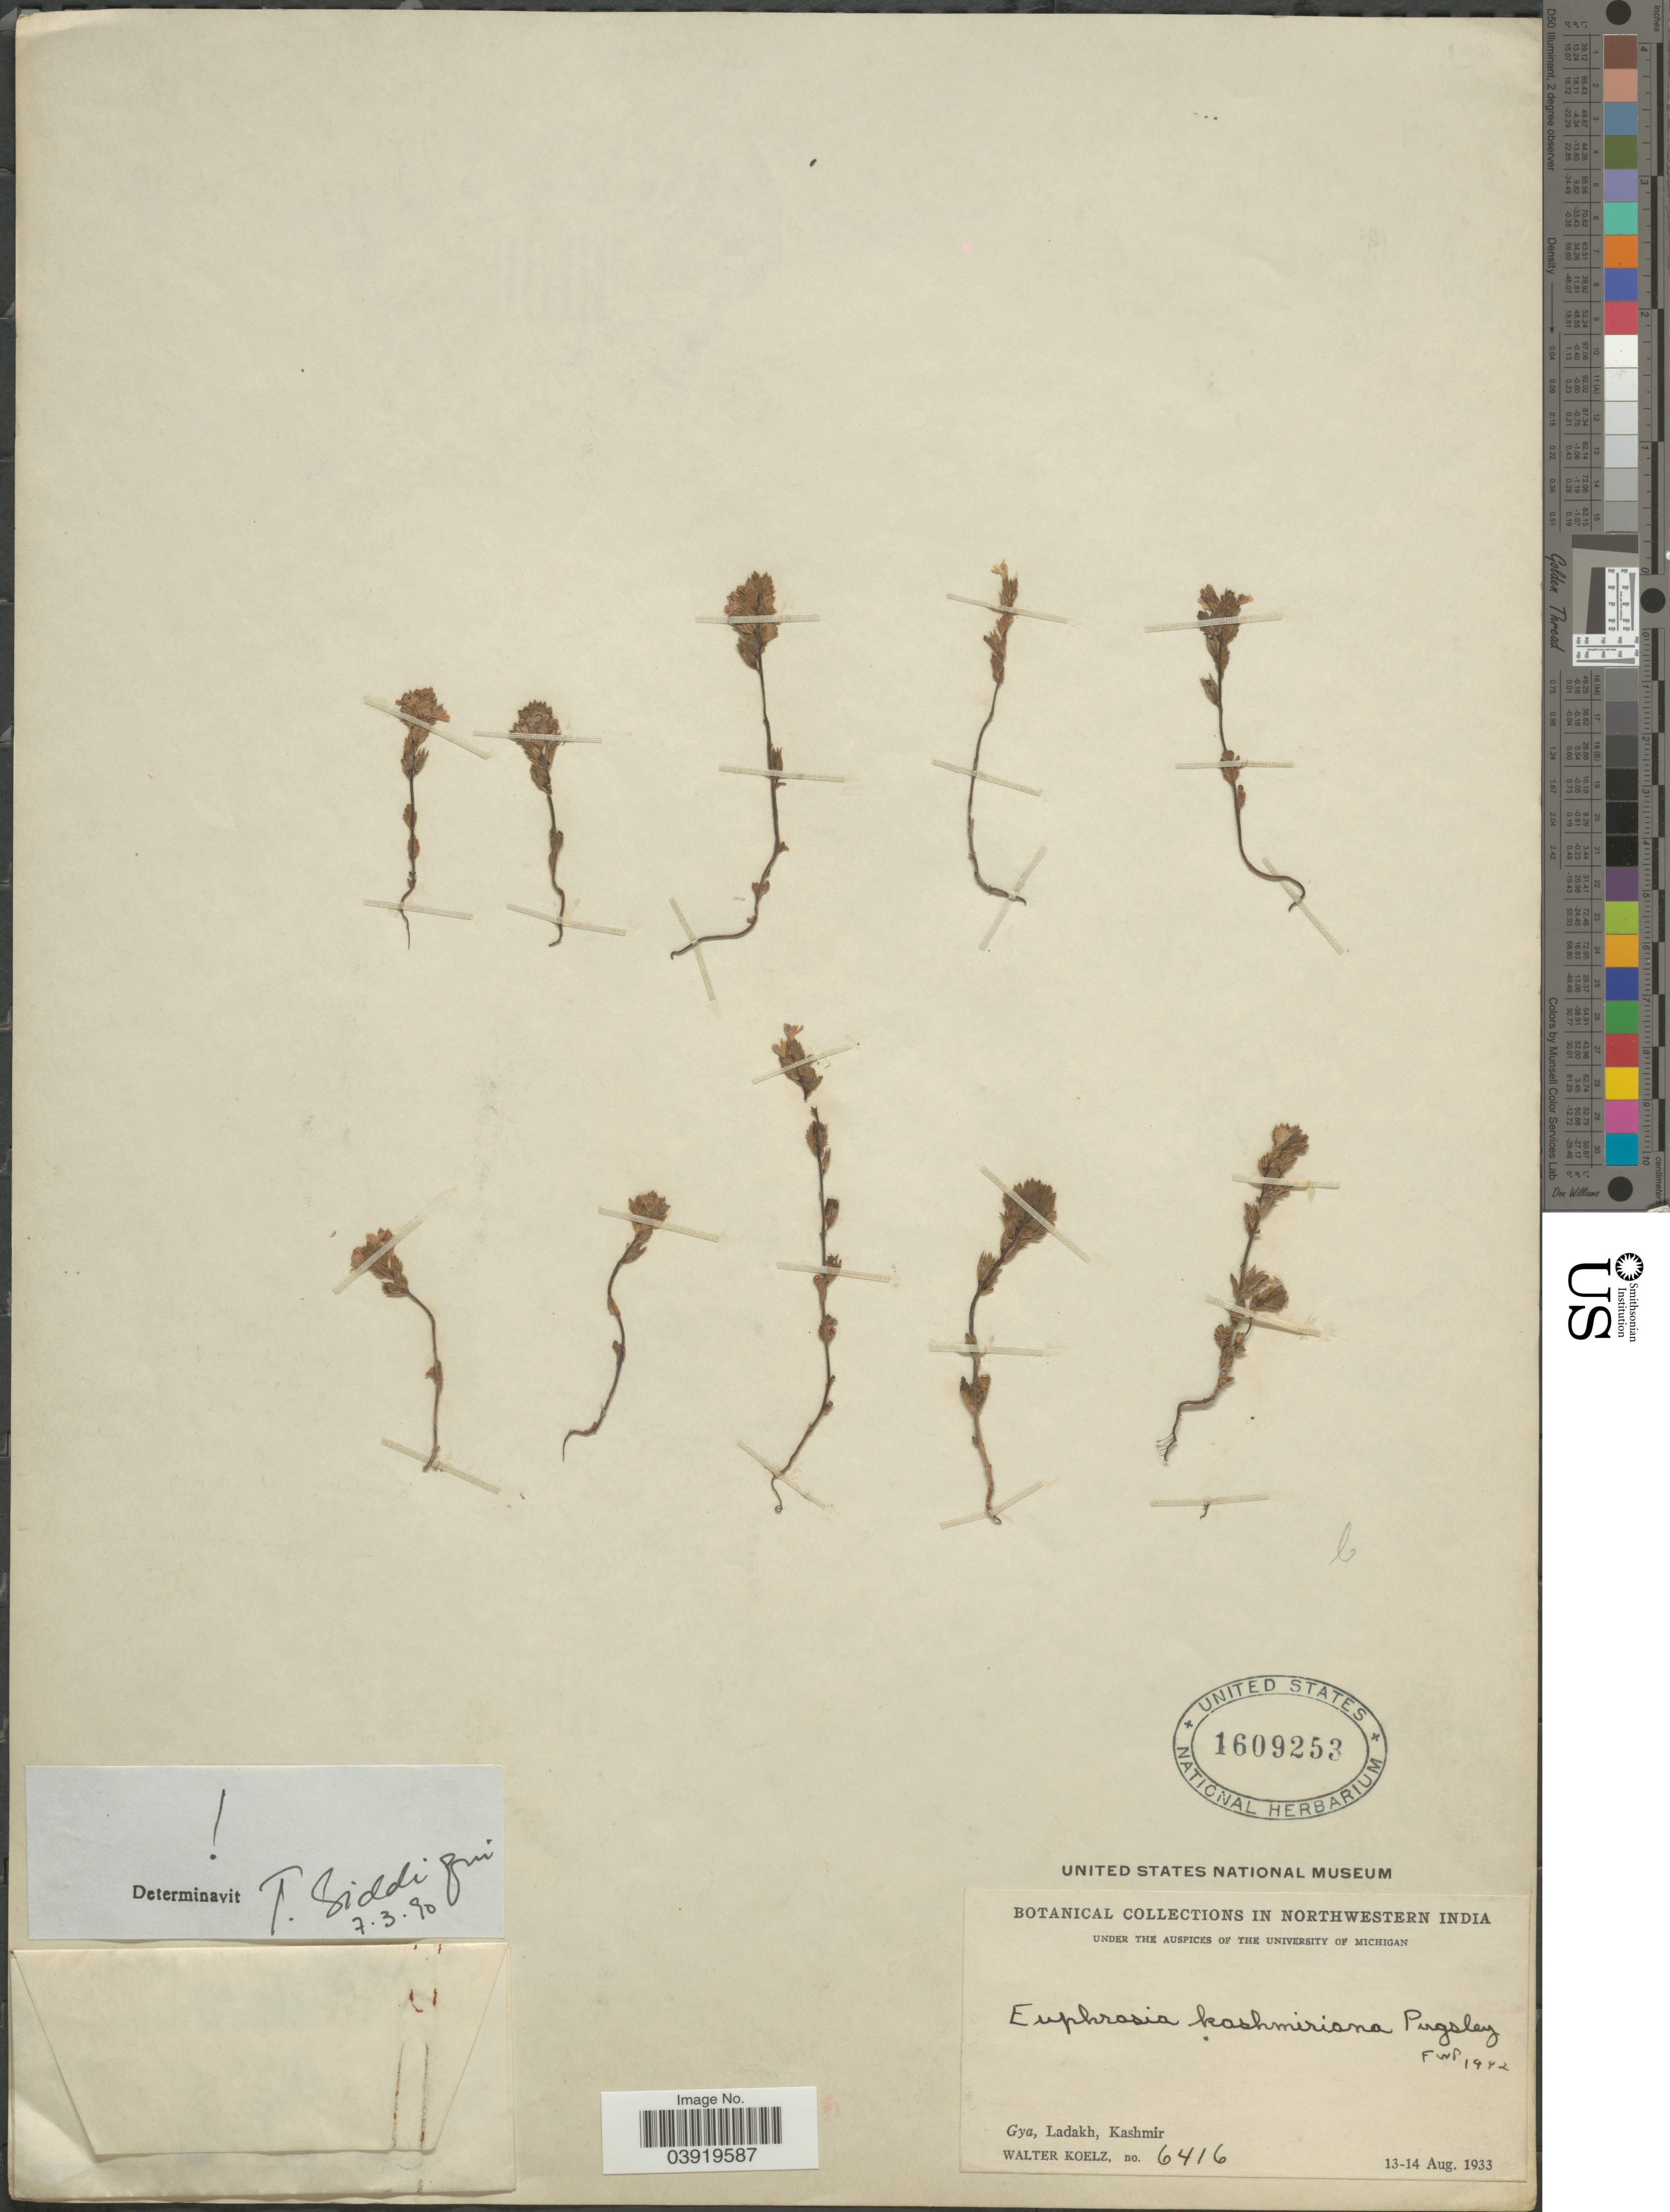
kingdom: Plantae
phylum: Tracheophyta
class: Magnoliopsida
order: Lamiales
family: Orobanchaceae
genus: Euphrasia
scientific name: Euphrasia kashmiriana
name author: Pugsley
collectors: W. N. Koelz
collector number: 6416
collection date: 1933-08-13/1933-08-14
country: India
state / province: Jammu and Kashmir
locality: In Northwestern India. Gya, Ladakh, Kashmir.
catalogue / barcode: US 1609253